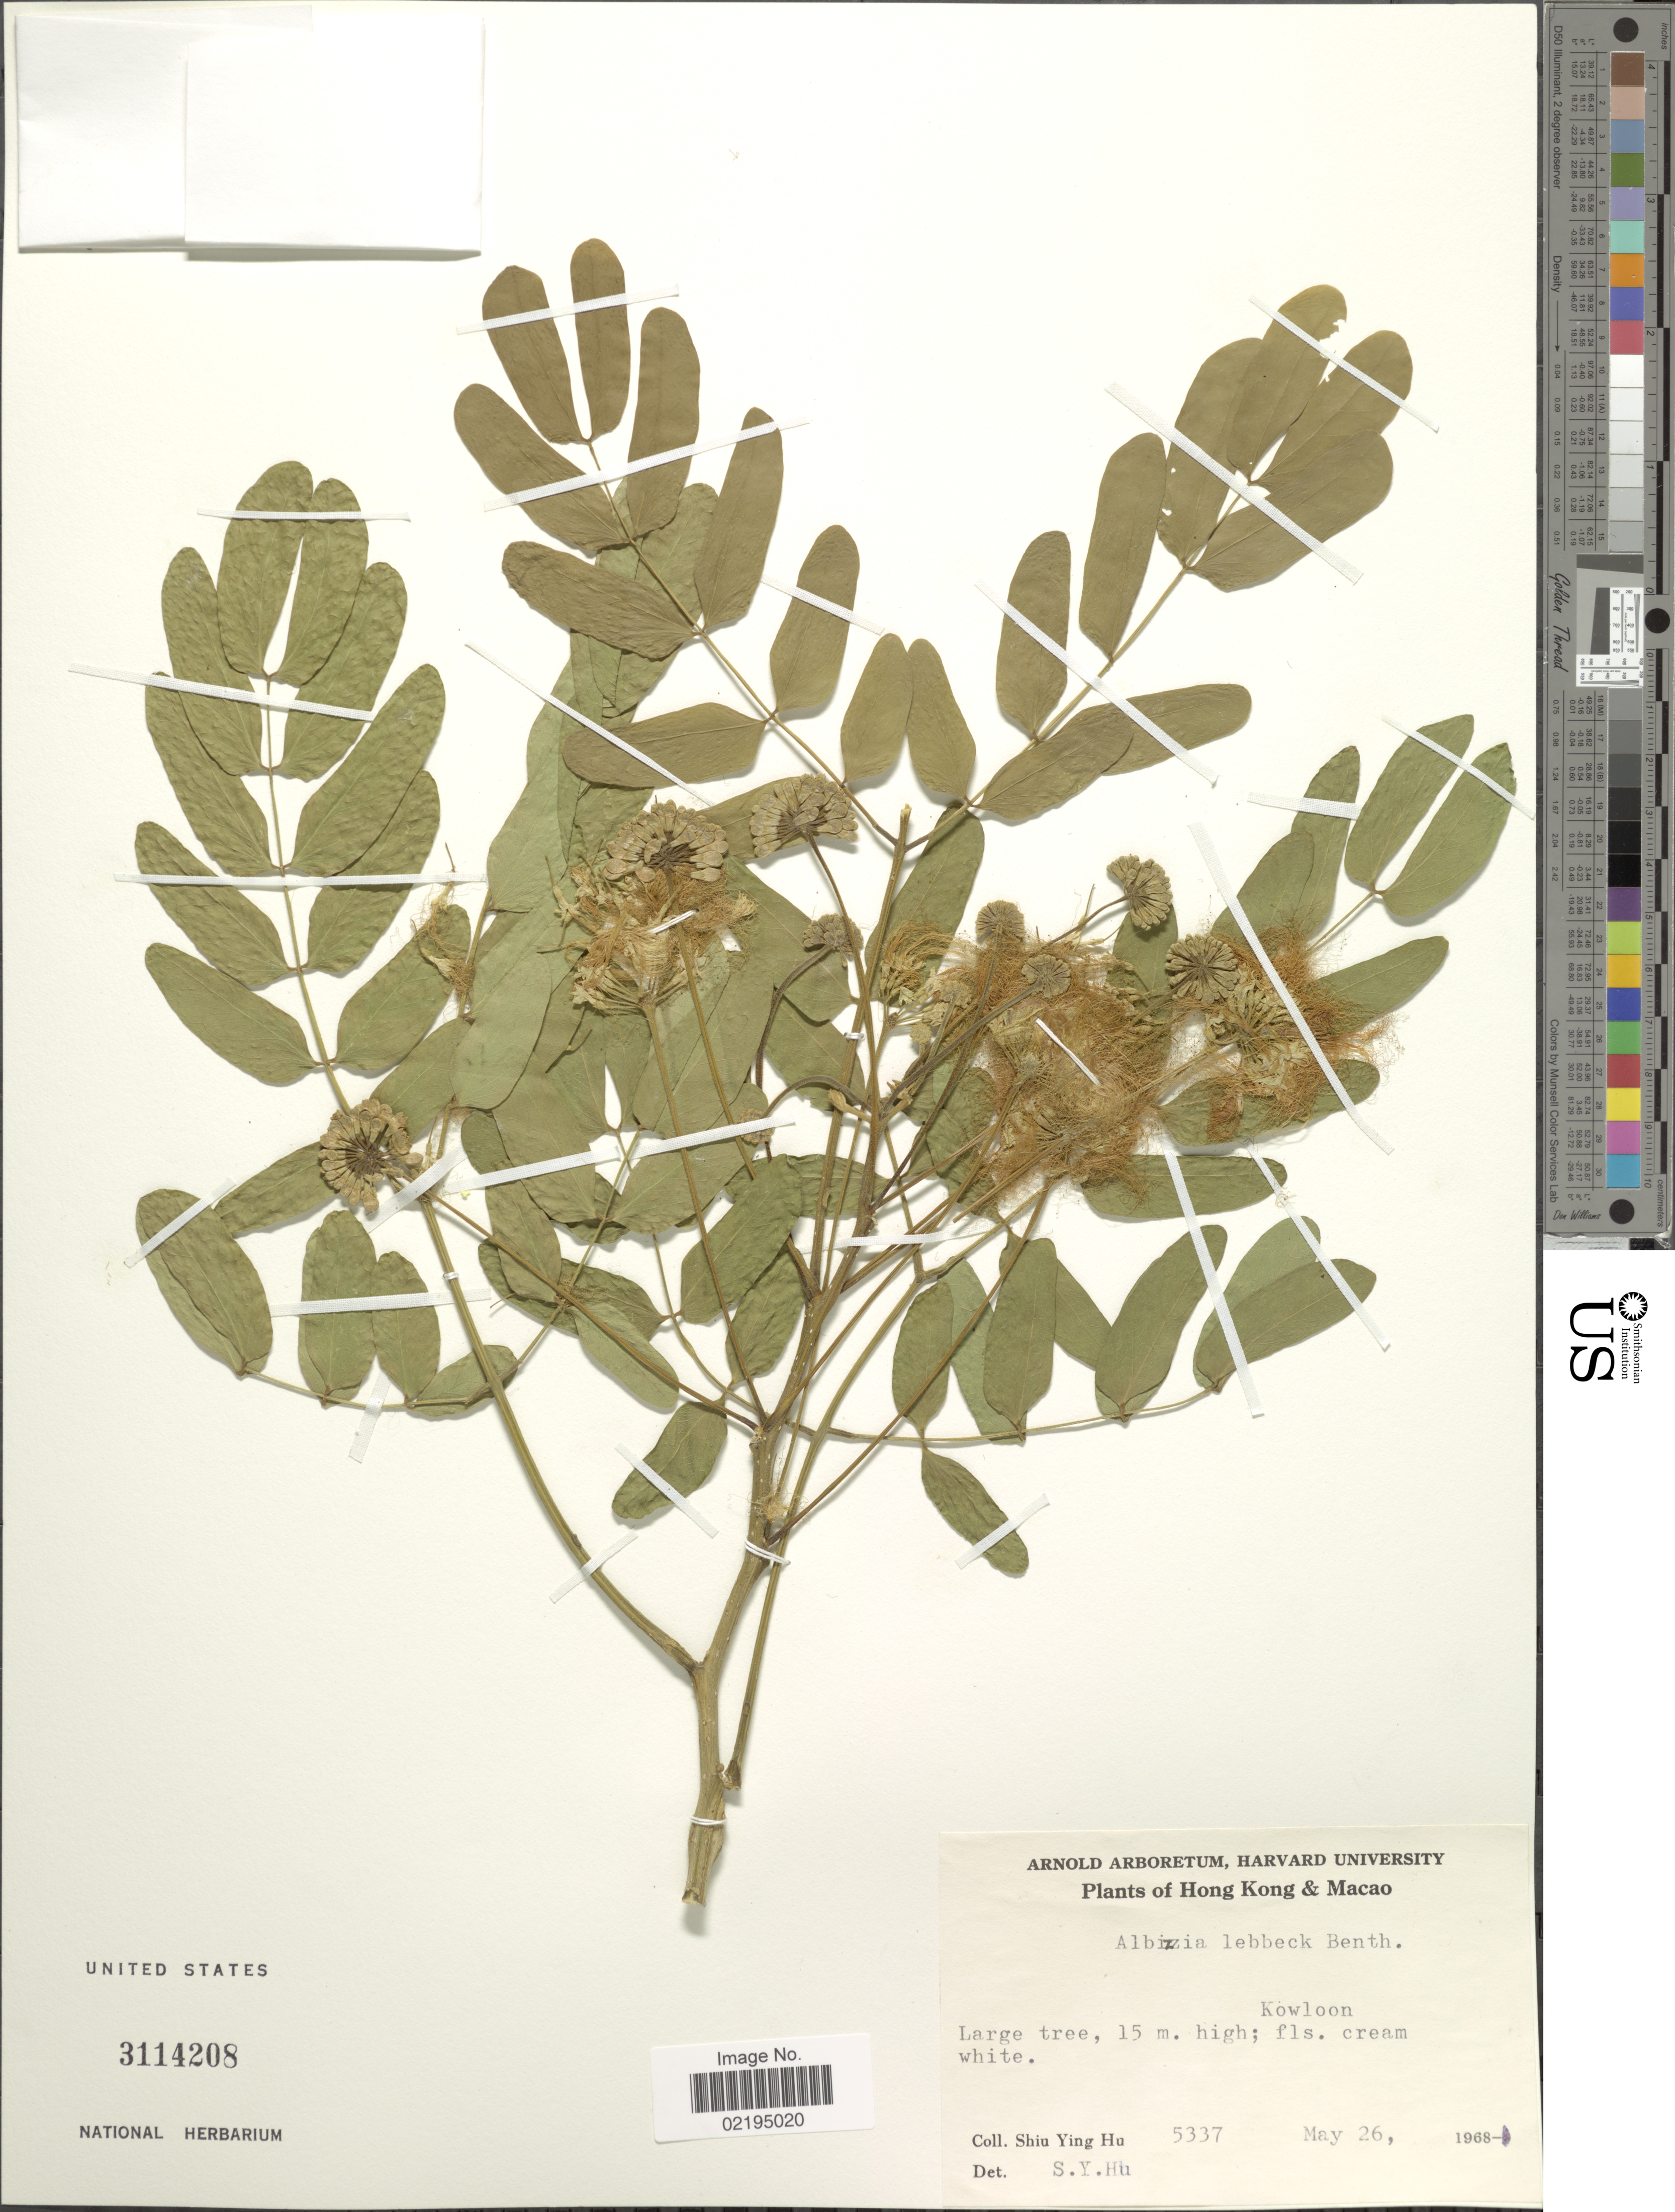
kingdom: Plantae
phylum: Tracheophyta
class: Magnoliopsida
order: Fabales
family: Fabaceae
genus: Albizia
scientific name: Albizia lebbeck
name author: (L.) Benth.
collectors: S. Y. Hu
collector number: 5337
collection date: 1968-05-26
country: China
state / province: Hong Kong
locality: Hong Kong & Macao, Kowloon.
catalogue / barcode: US 3114208